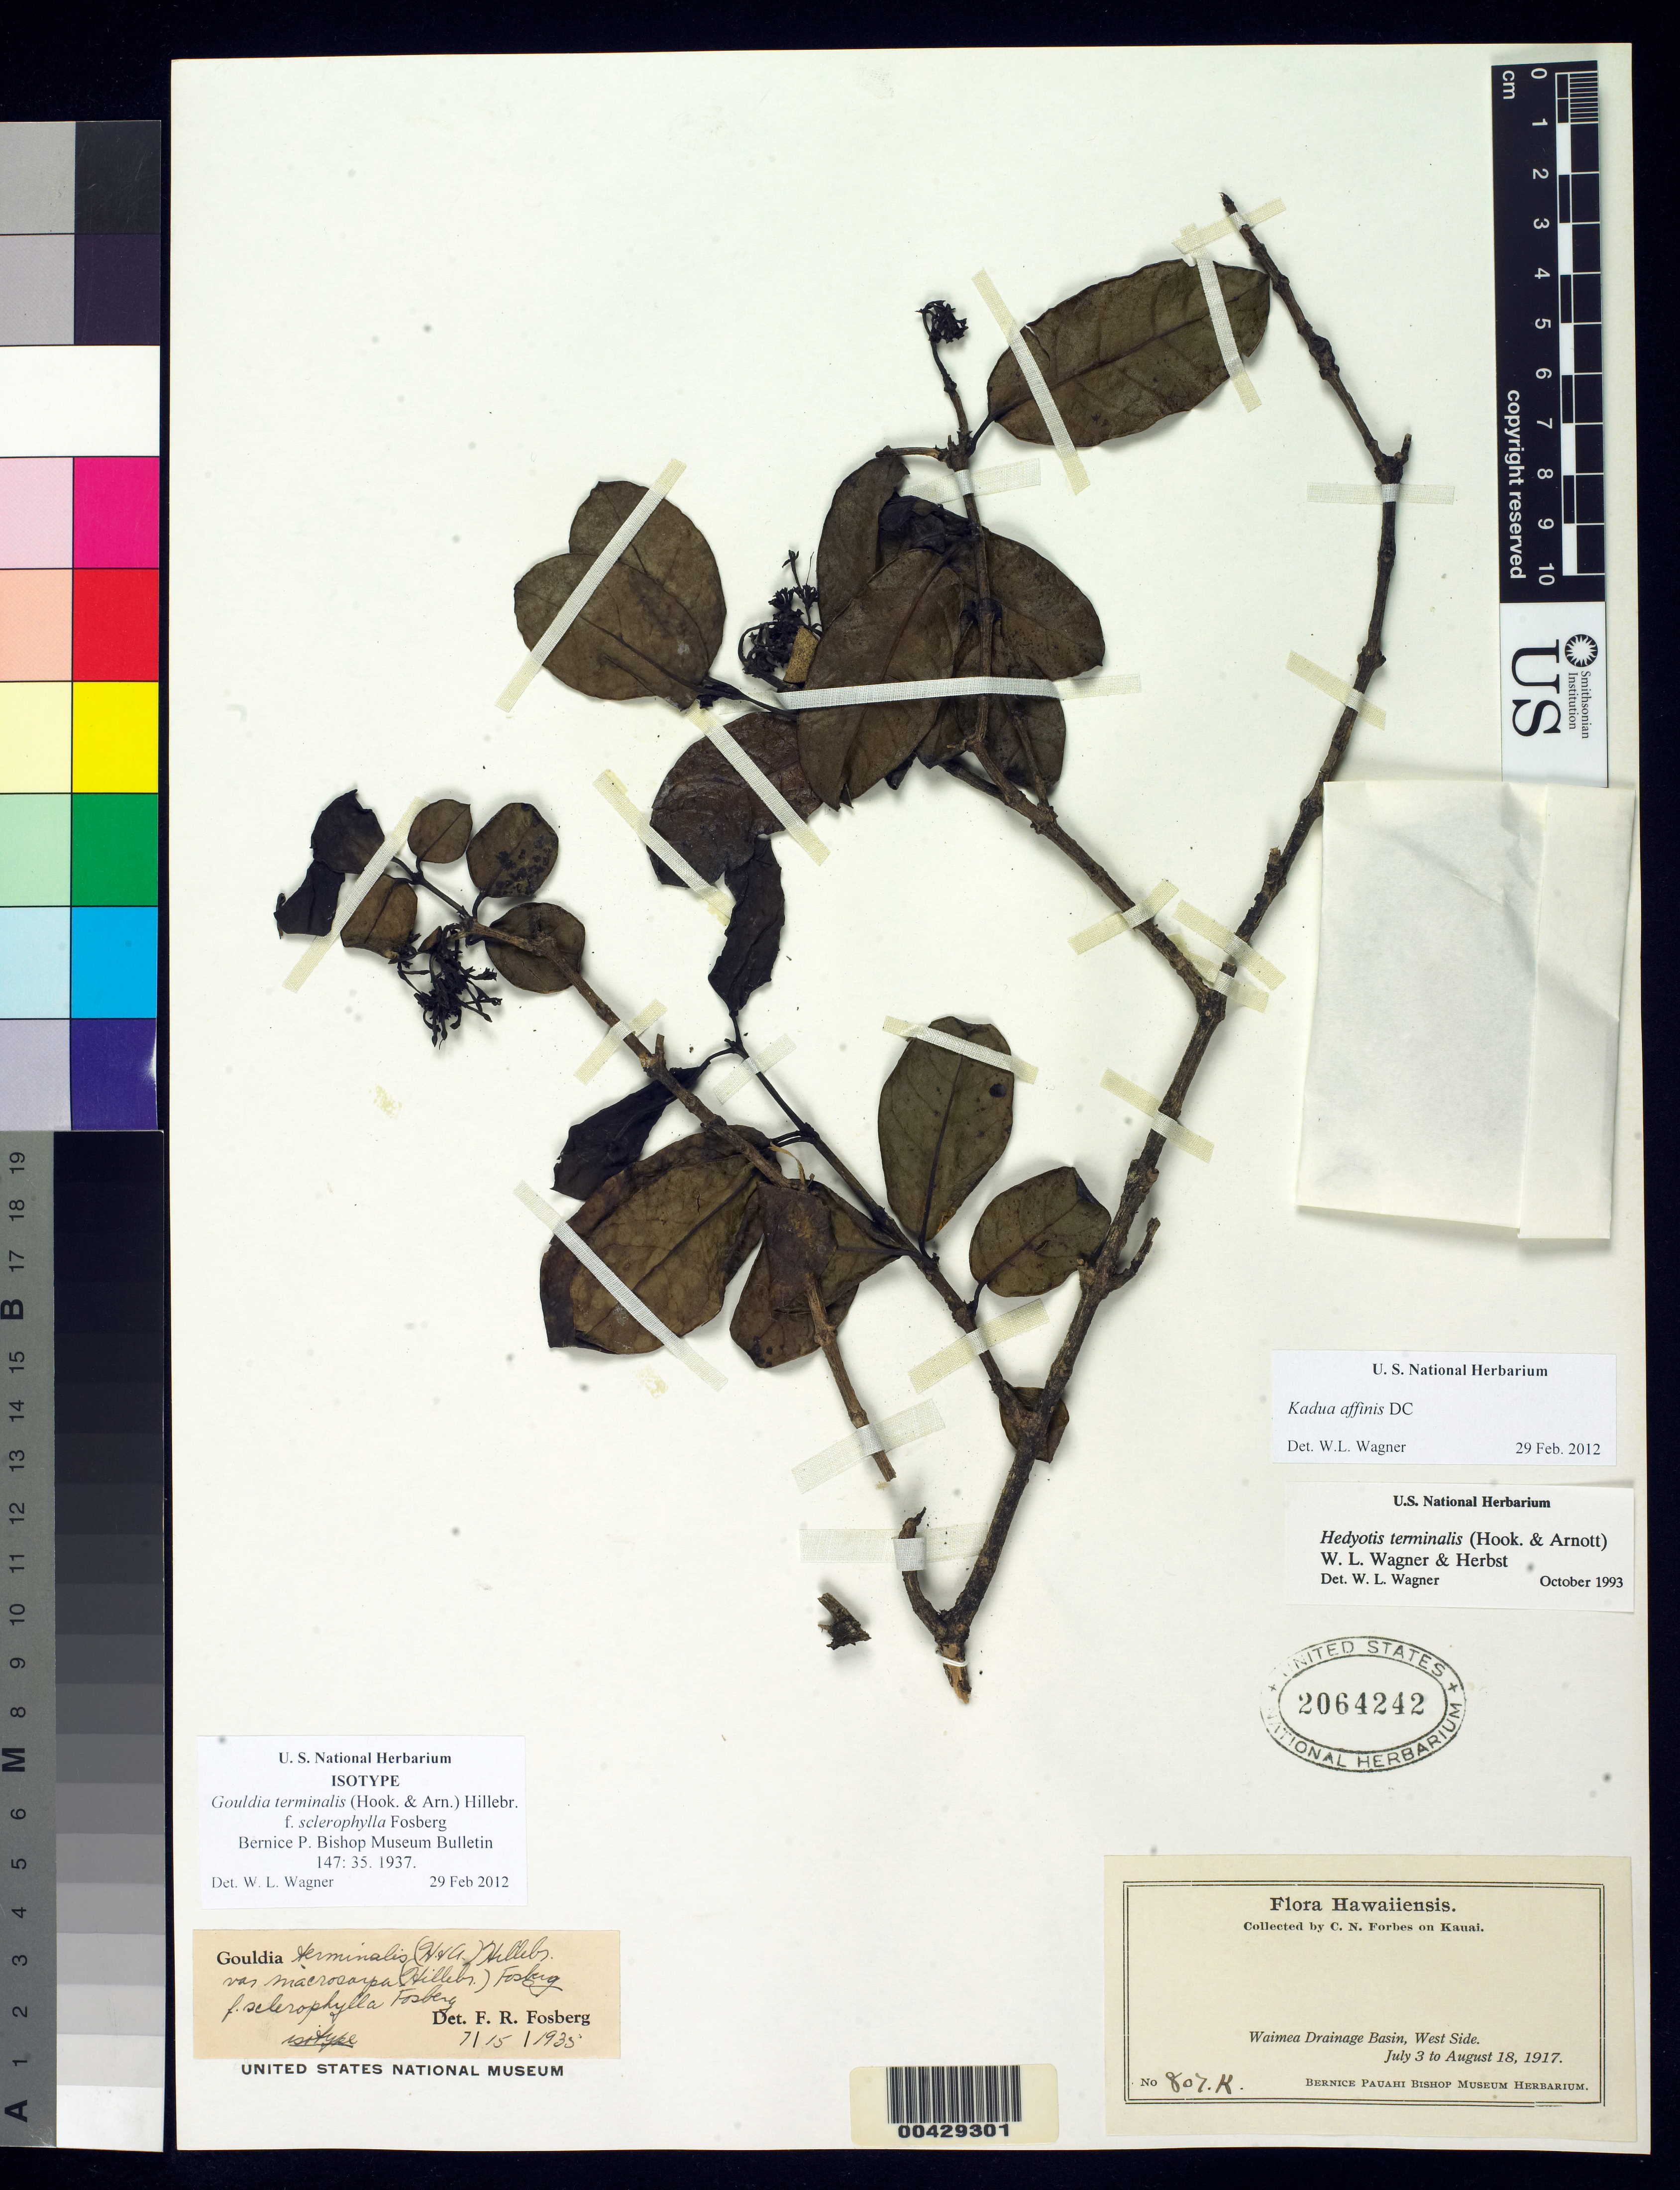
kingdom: Plantae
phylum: Tracheophyta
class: Magnoliopsida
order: Gentianales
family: Rubiaceae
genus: Gouldia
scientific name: Gouldia terminalis f. sclerophylla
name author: Fosberg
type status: Isotype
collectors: C. N. Forbes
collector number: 807.K.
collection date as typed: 3 Jul 1917 to 18 Aug 1917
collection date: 1917-07-03/1917-08-18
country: United States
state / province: Hawaii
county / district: Kauai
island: Kaua'i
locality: Waimea Drainage Basin, West Side.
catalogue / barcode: US 2064242